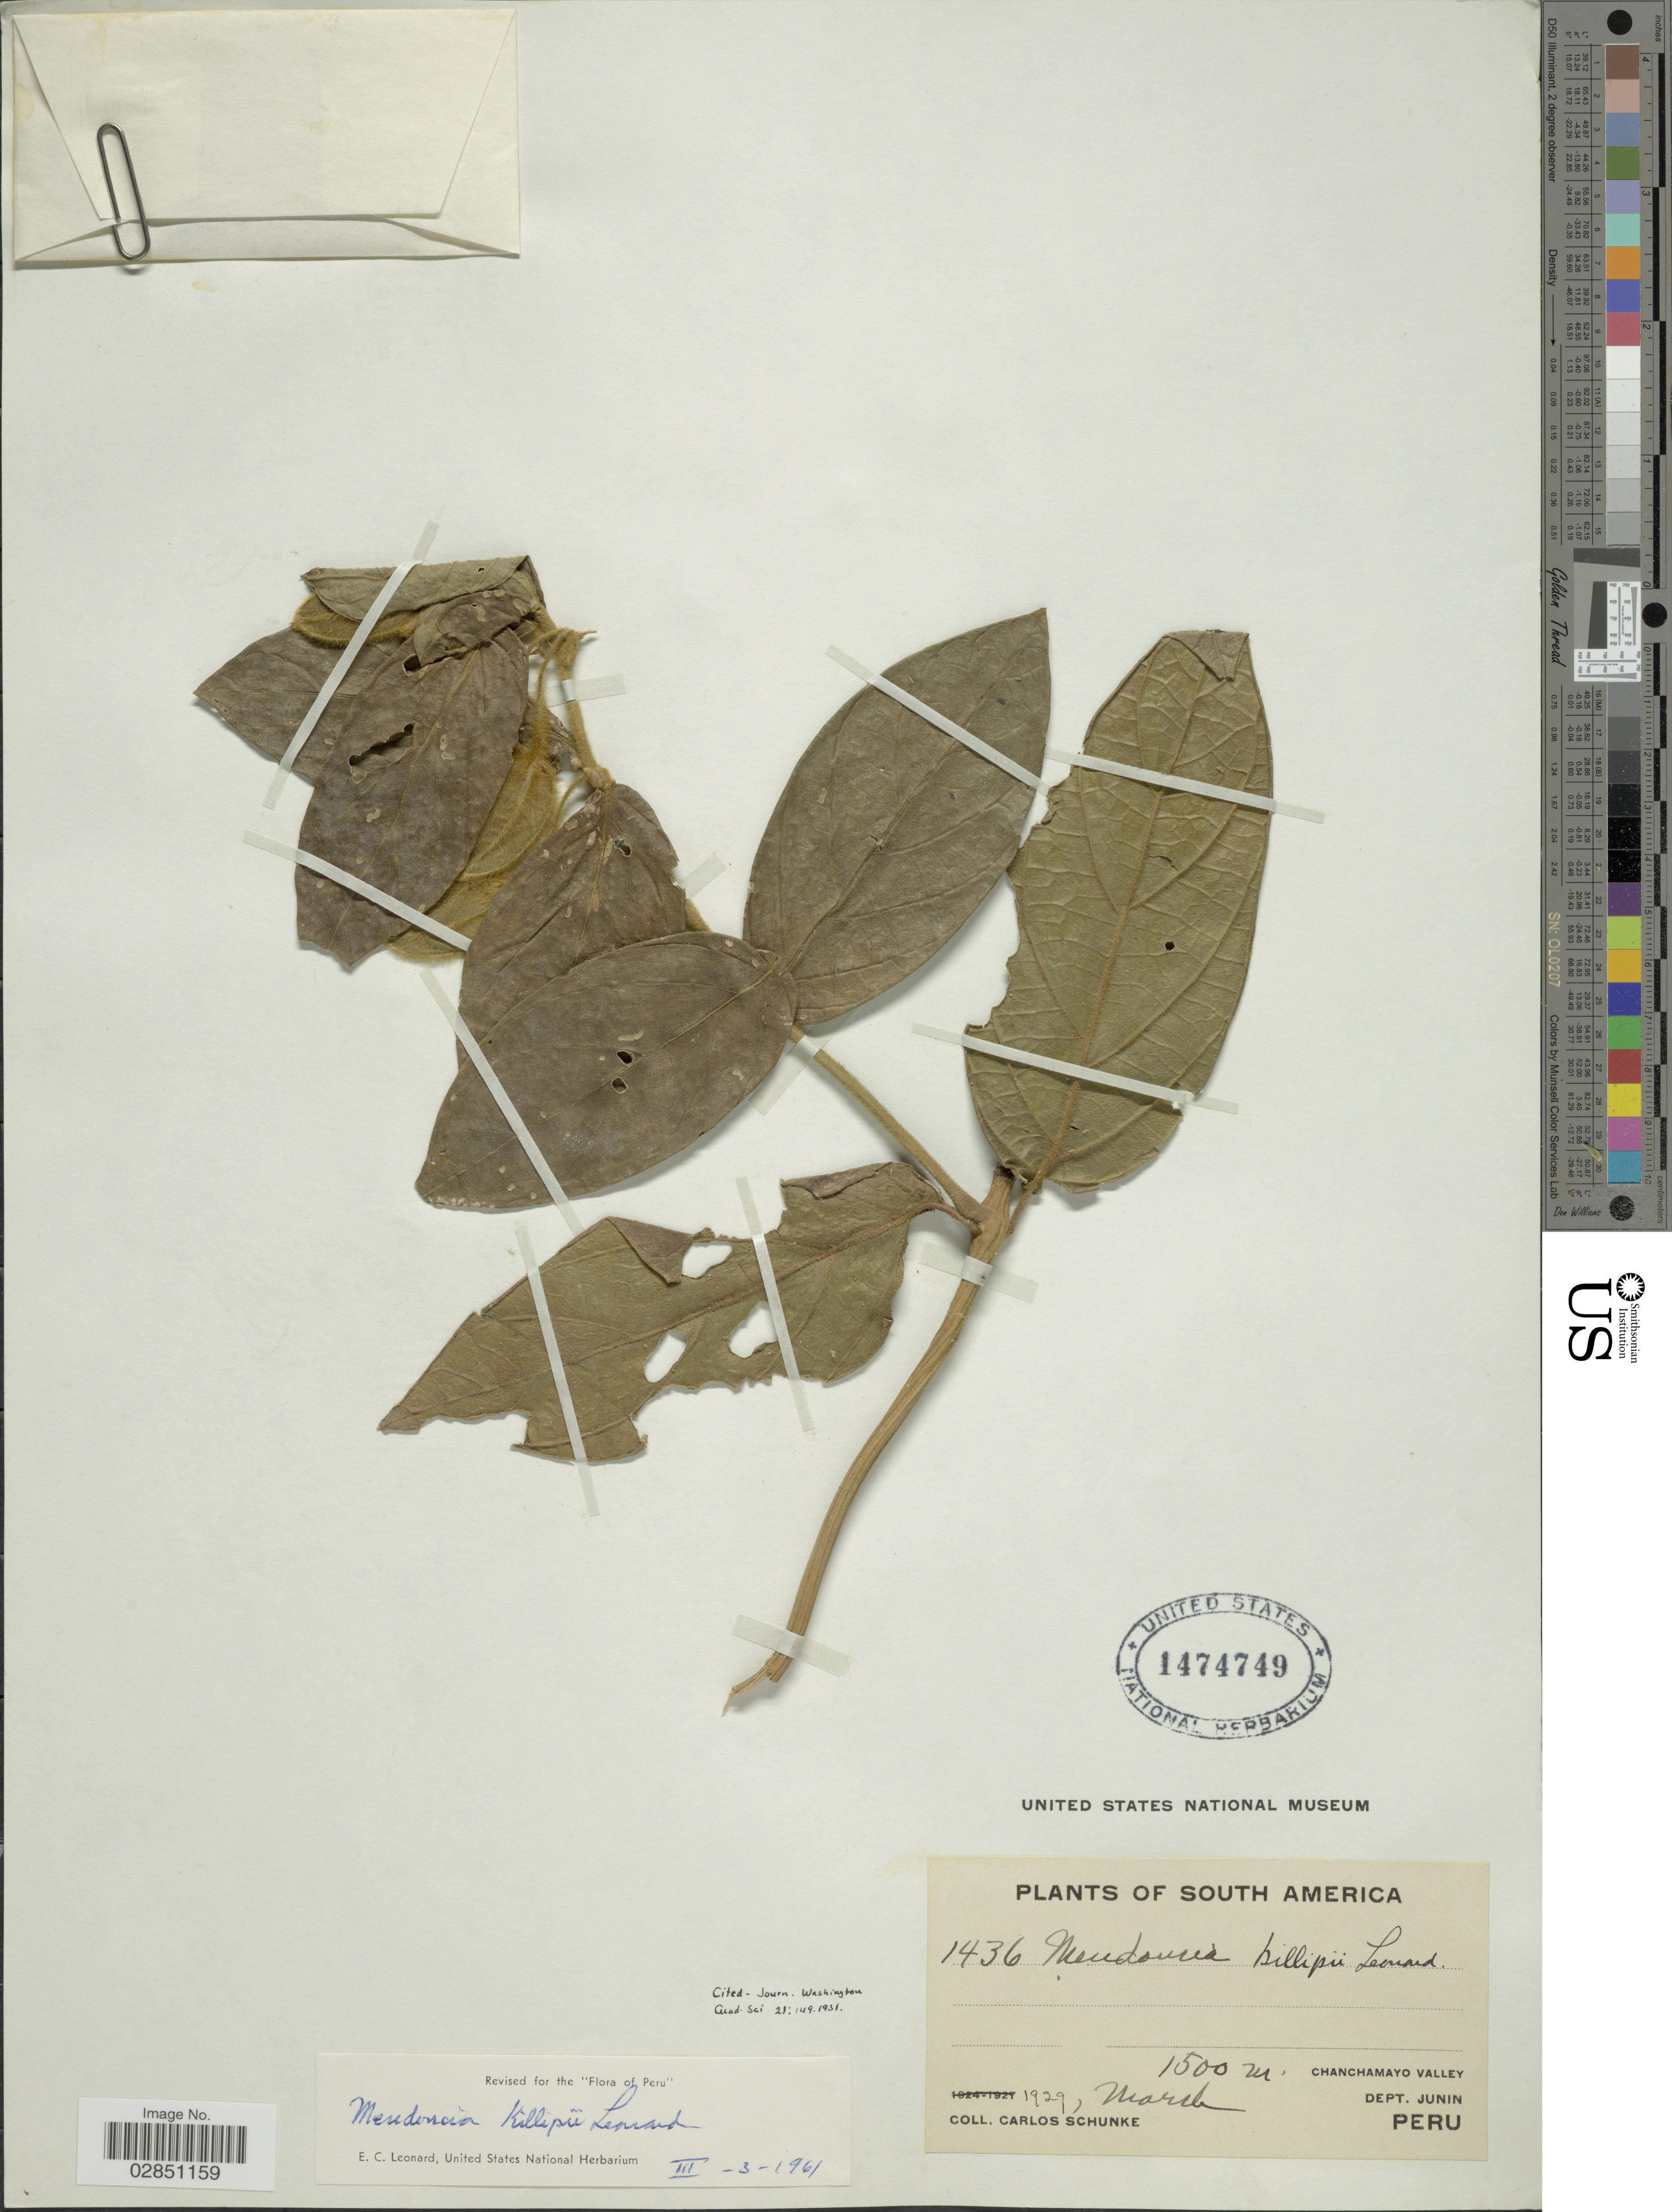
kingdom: Plantae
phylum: Tracheophyta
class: Magnoliopsida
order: Lamiales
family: Acanthaceae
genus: Mendoncia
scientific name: Mendoncia killipii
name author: Leonard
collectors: C. Schunke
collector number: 1436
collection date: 1929-03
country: Peru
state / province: Junín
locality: Chanchamayo Valley. Dept. Junin.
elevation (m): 1500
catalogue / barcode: US 1474749